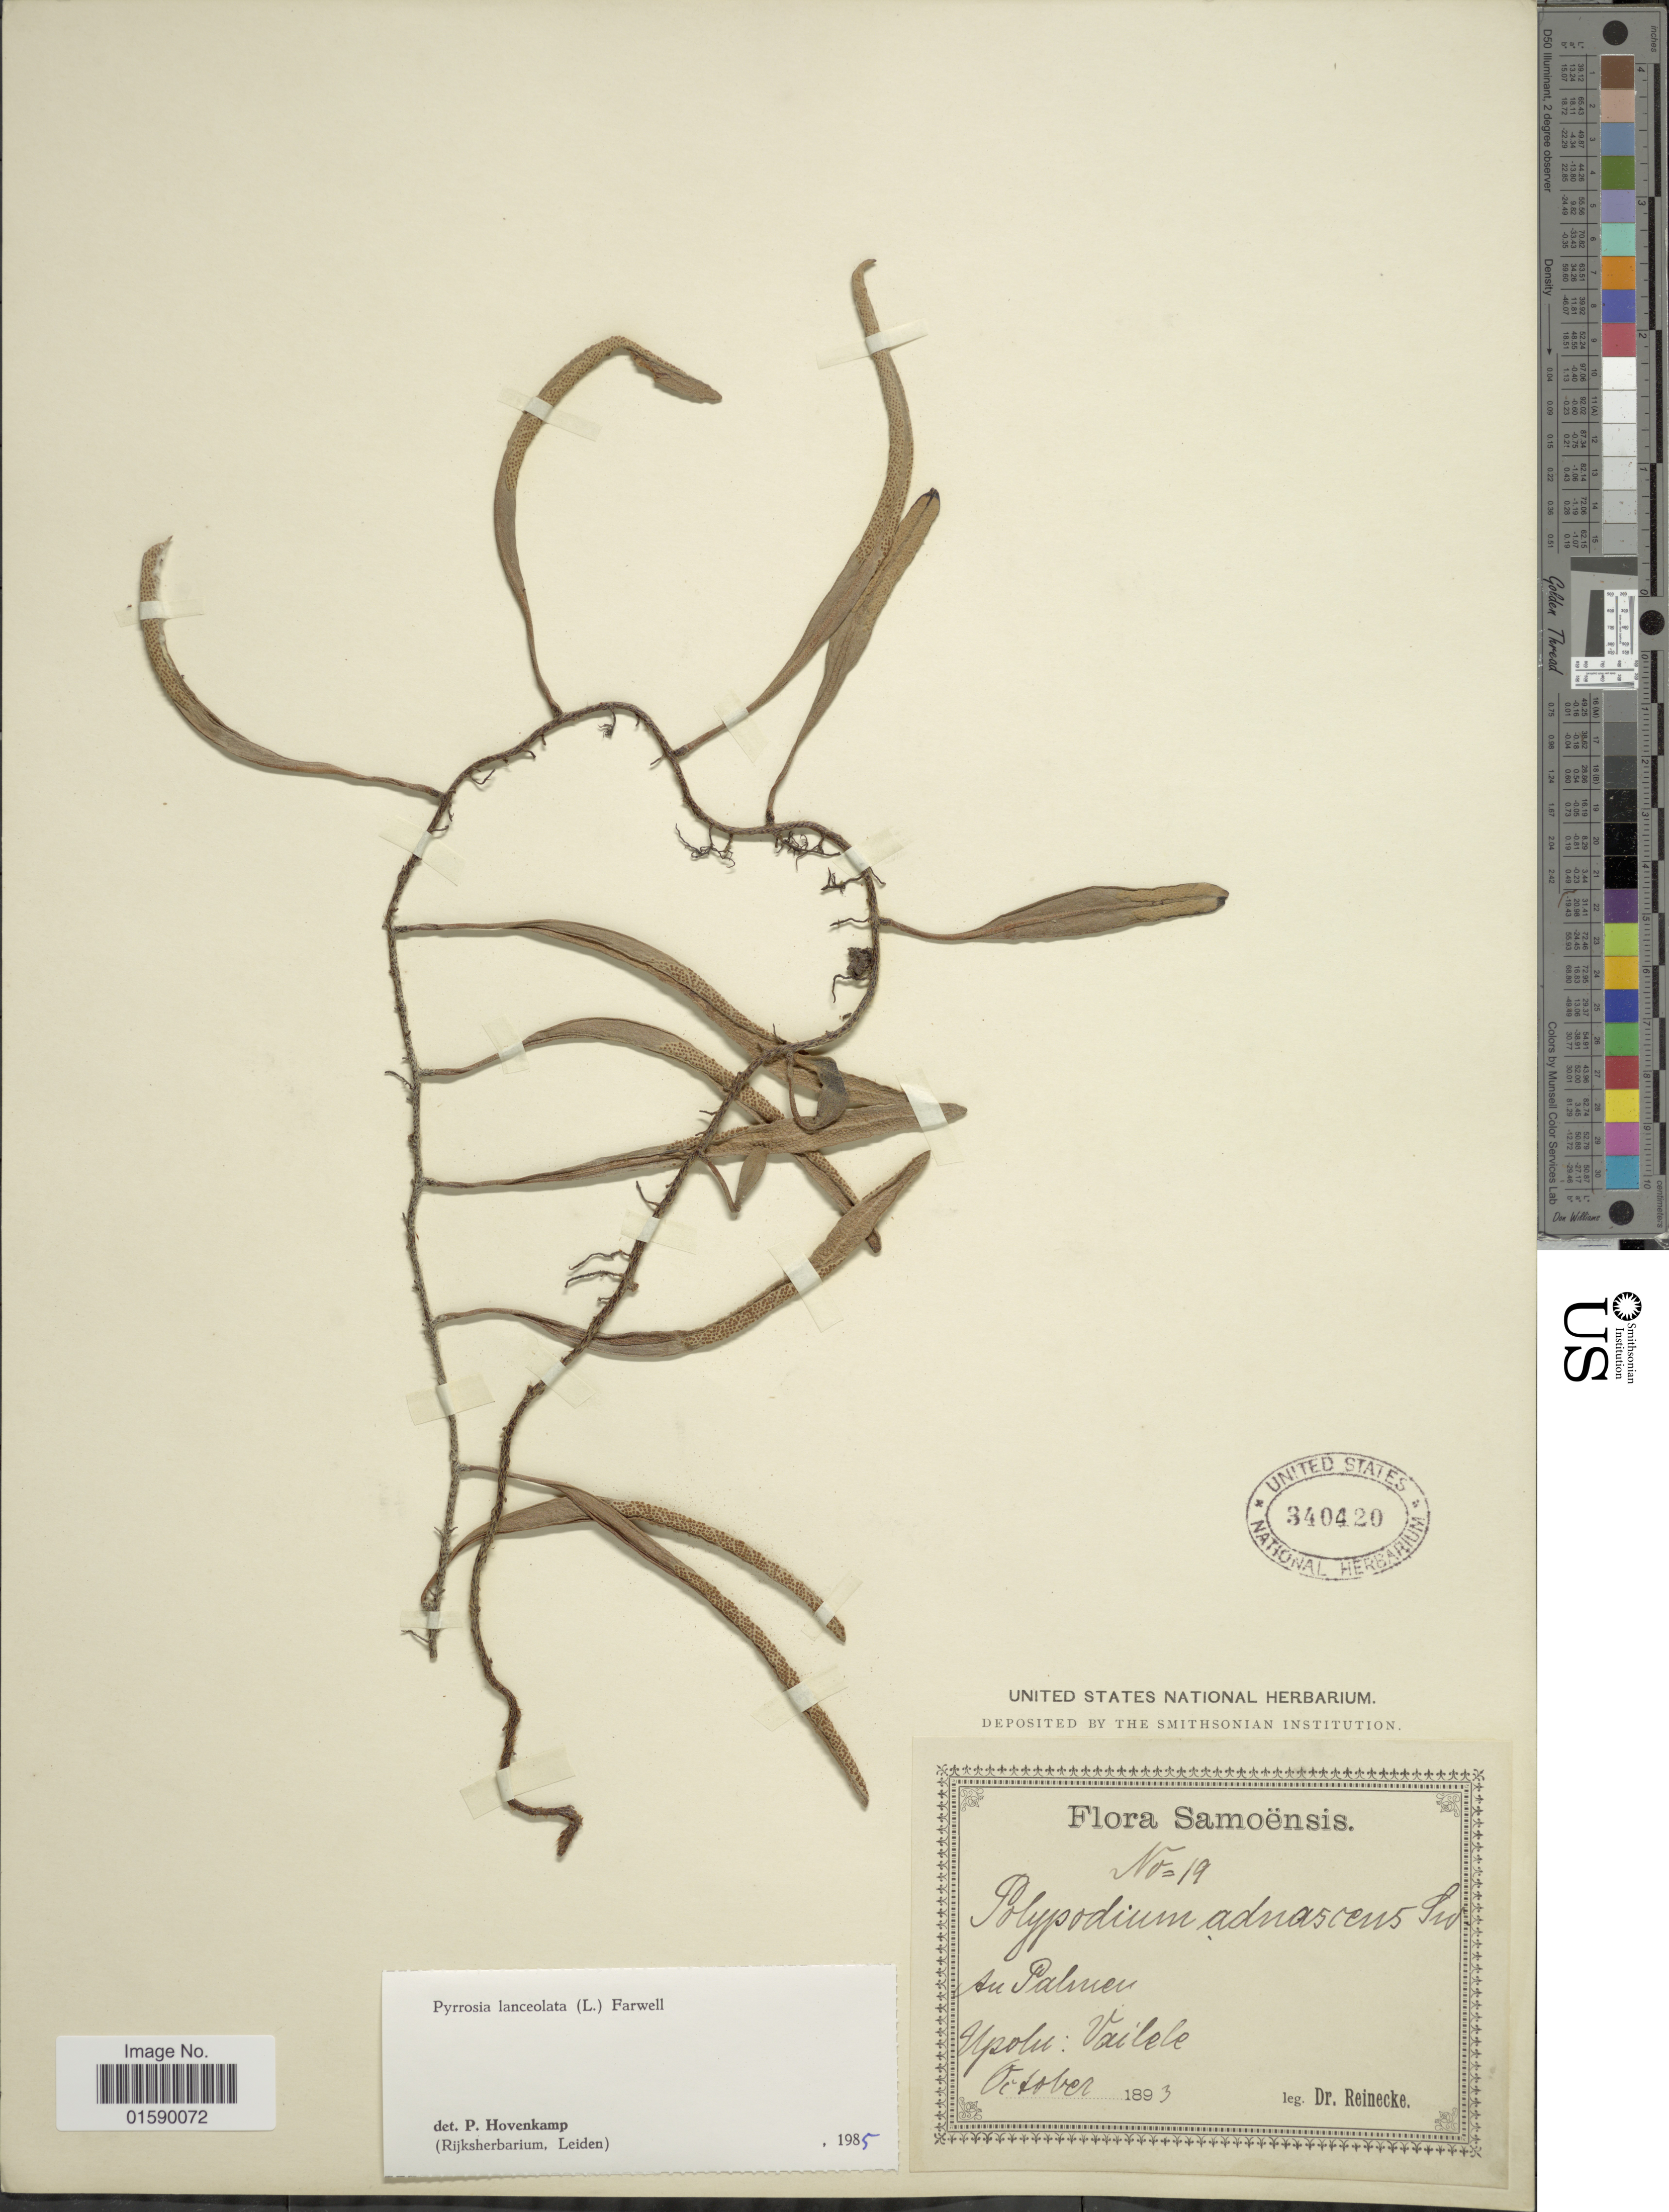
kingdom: Plantae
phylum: Tracheophyta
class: Polypodiopsida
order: Polypodiales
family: Polypodiaceae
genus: Pyrrosia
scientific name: Pyrrosia lanceolata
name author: (L.) Farw.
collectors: -- Reinecke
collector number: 19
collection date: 1893-10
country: Samoa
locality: Samoensis. Upolu: Vailele.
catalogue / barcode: US 340420